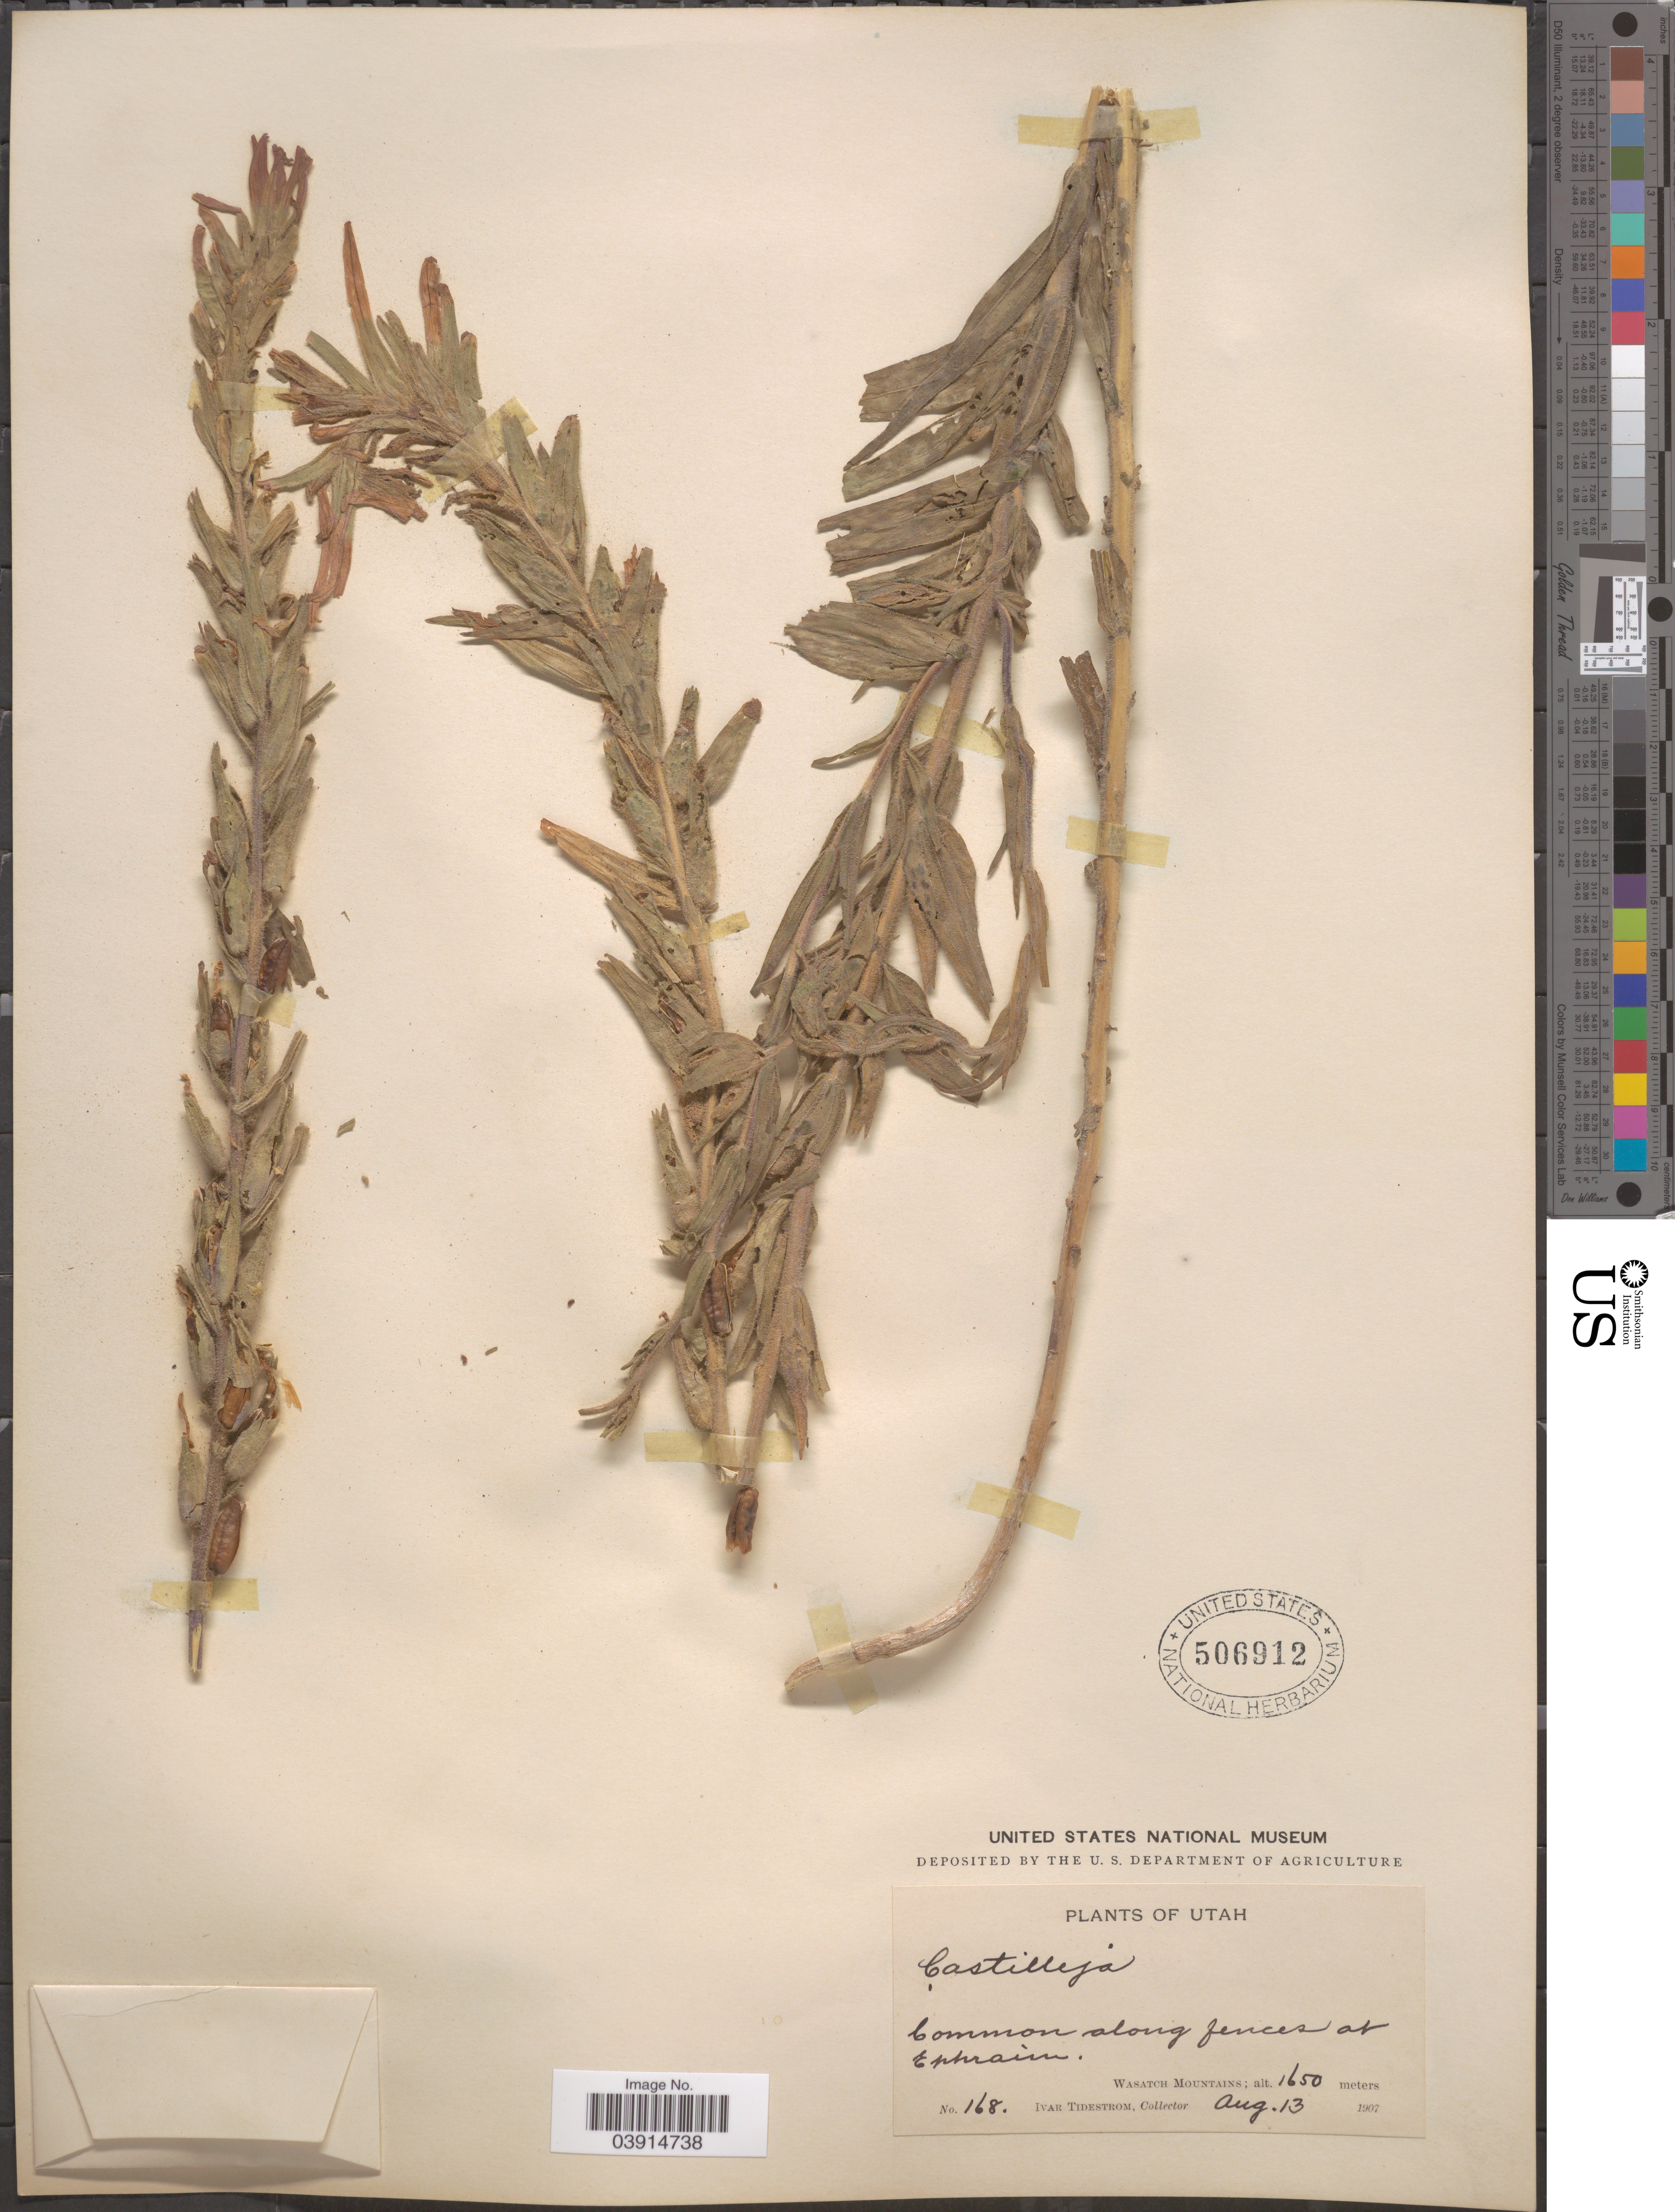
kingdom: Plantae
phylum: Tracheophyta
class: Magnoliopsida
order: Lamiales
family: Orobanchaceae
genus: Castilleja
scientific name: Castilleja sp.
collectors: I. F. Tidestrom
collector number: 168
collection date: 1907-08-13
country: United States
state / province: Utah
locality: Common along fences at Ephraim. Wasatch Mountains.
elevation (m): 1650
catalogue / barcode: US 506912